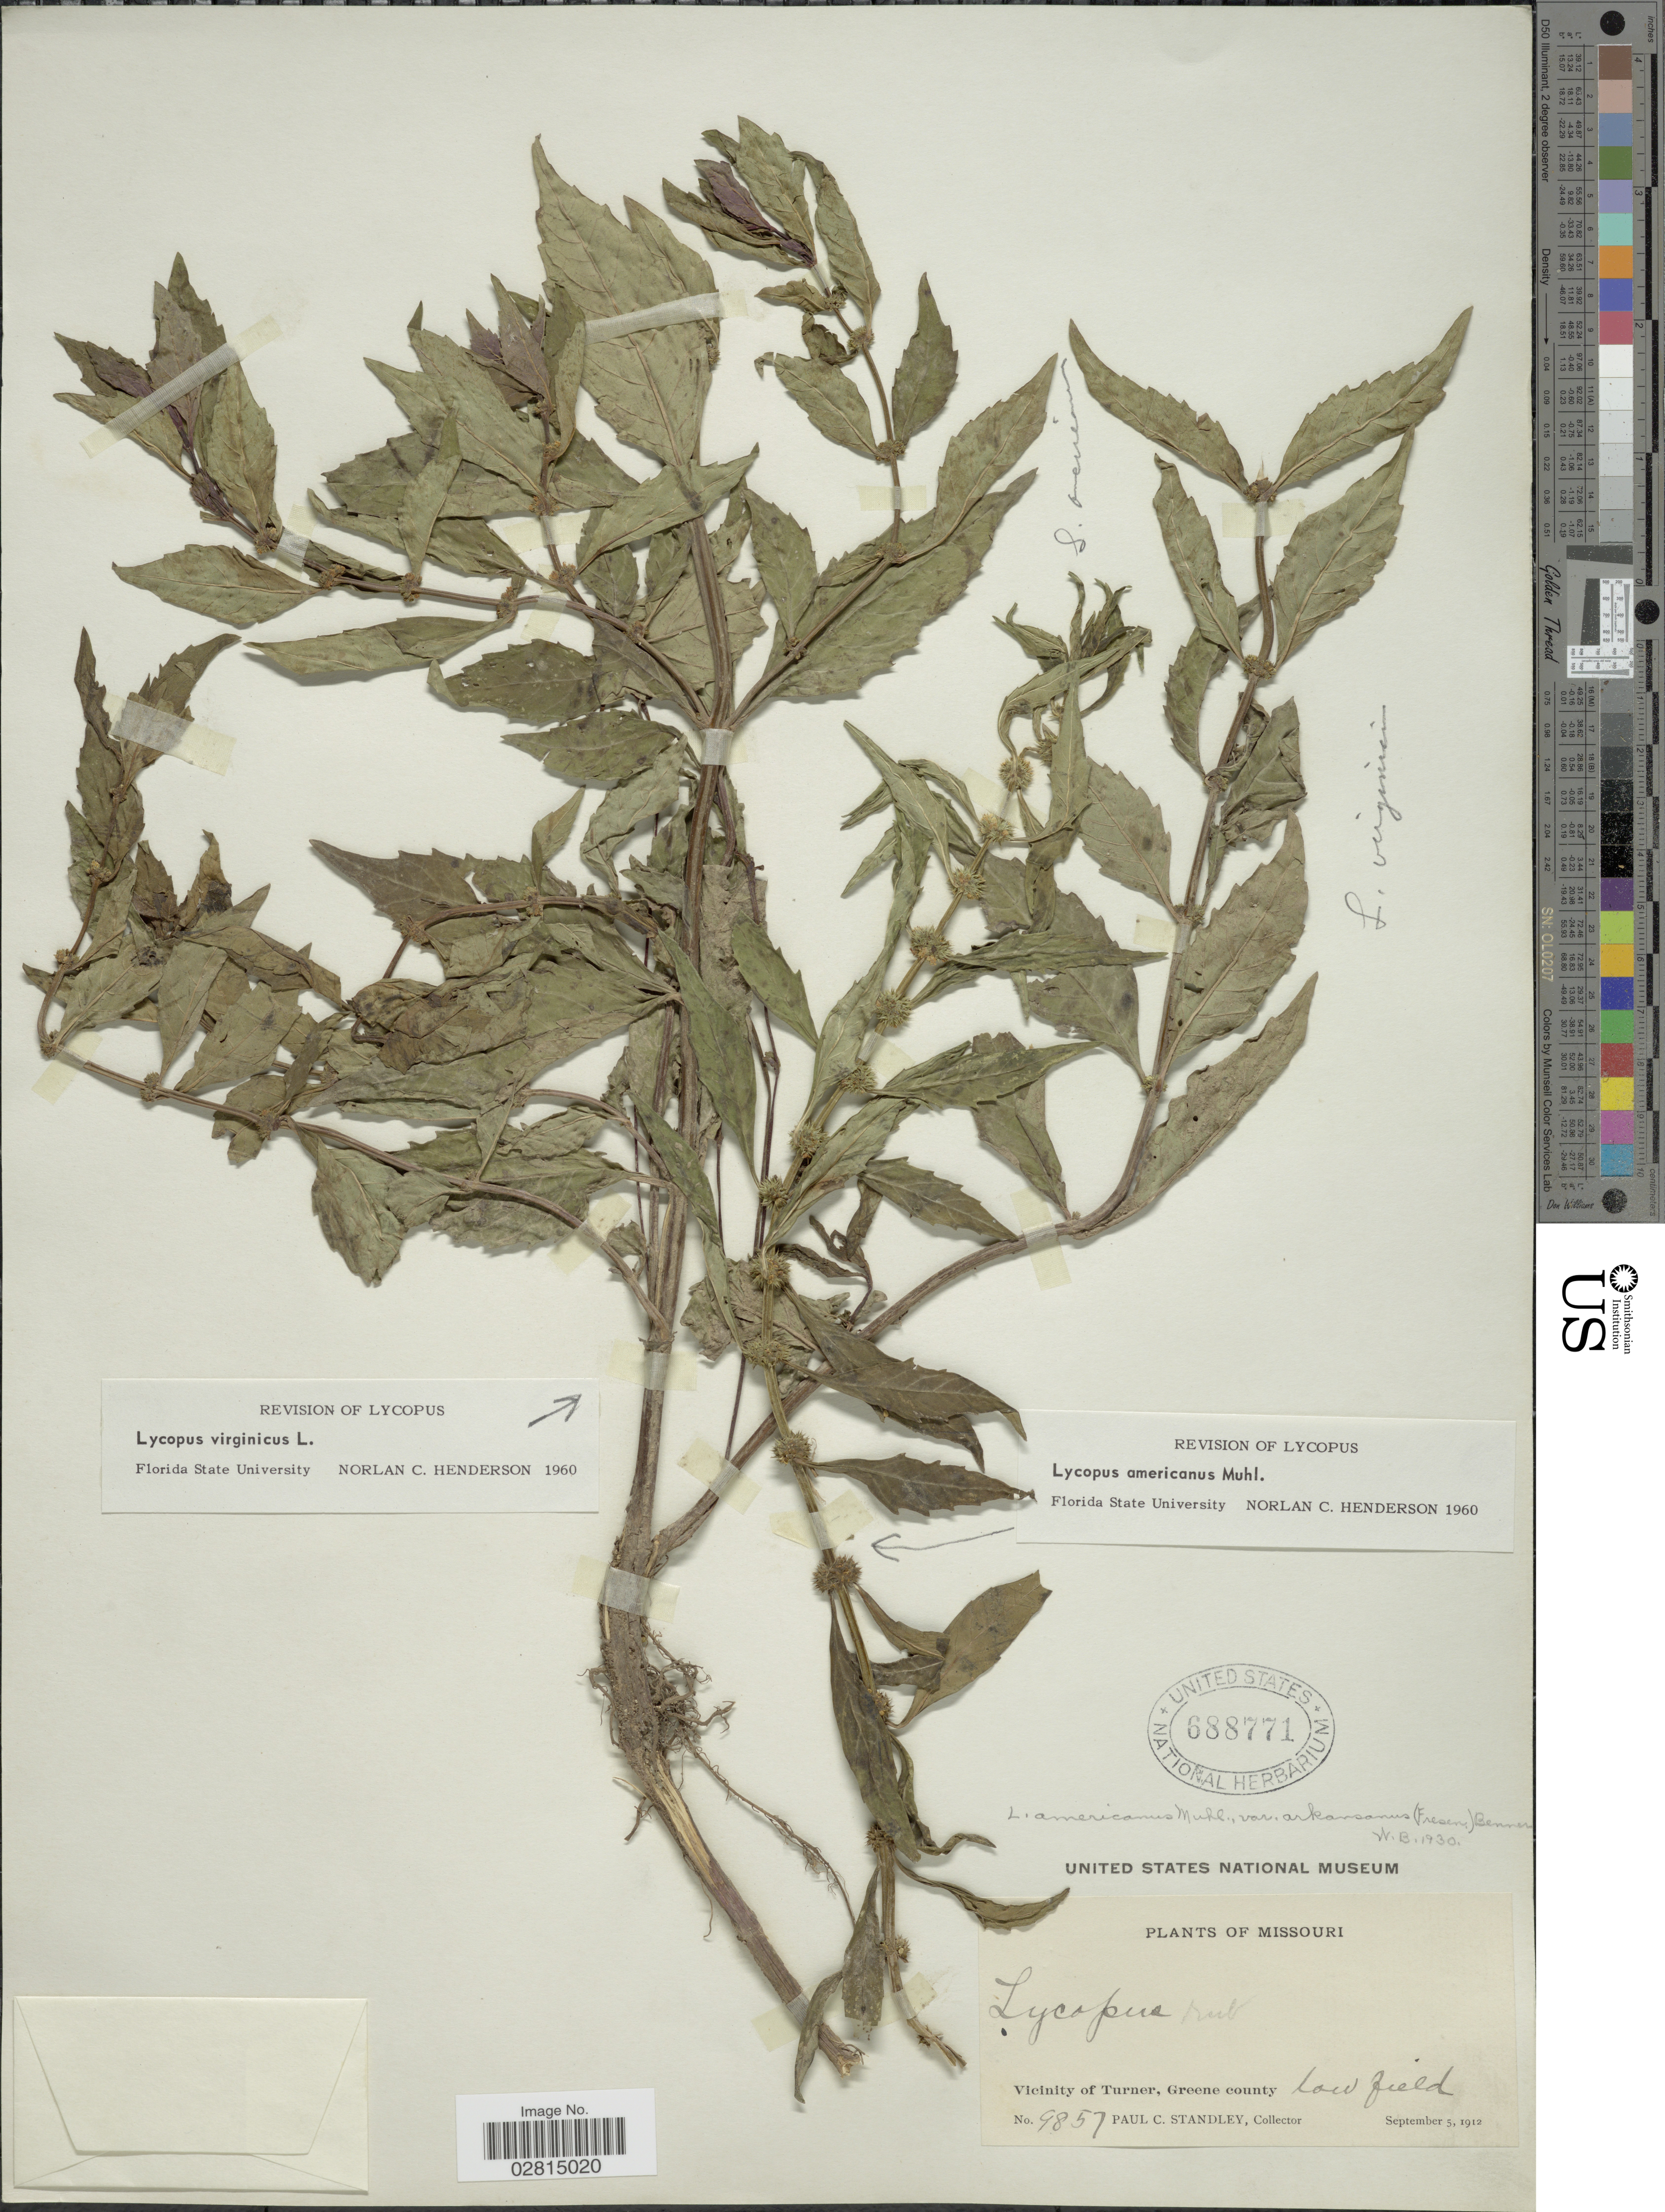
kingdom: Plantae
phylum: Tracheophyta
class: Magnoliopsida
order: Lamiales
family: Lamiaceae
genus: Lycopus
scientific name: Lycopus virginicus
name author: L.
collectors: P. C. Standley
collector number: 9857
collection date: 1912-09-05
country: United States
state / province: Missouri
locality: Vicinity of Turner, Greene County.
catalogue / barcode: US 688771